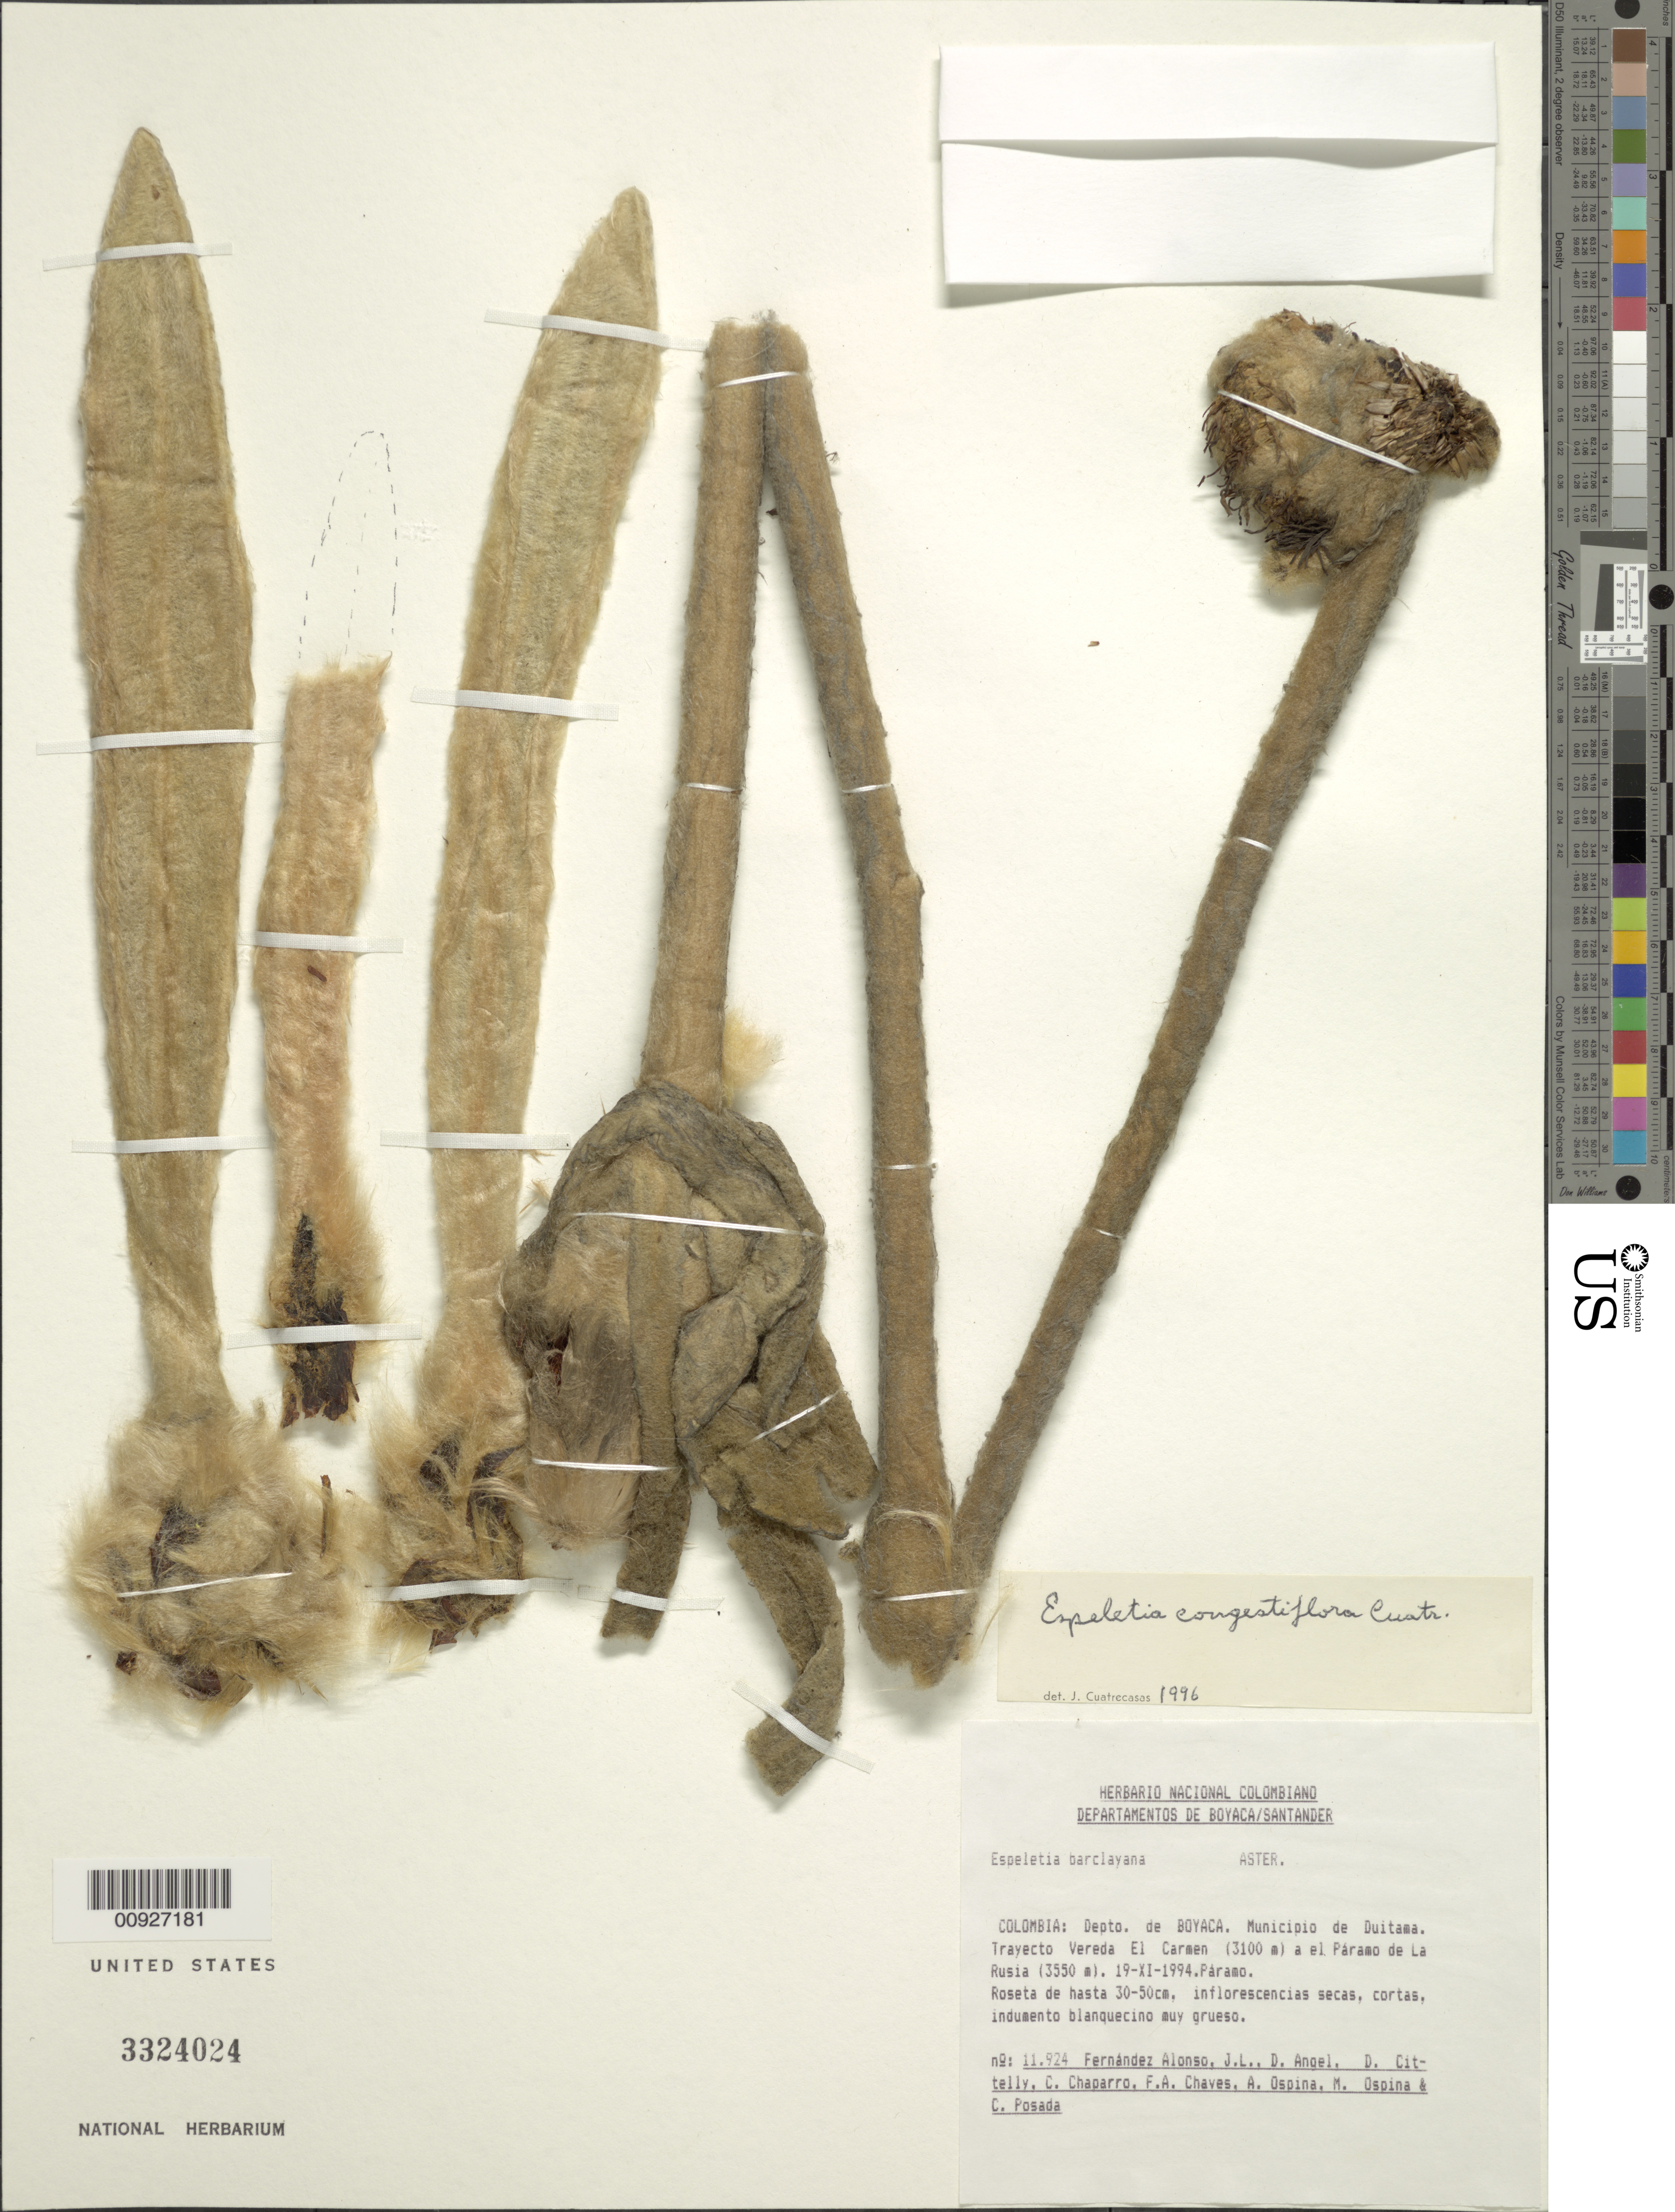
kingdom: Plantae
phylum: Tracheophyta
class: Magnoliopsida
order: Asterales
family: Asteraceae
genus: Espeletia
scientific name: Espeletia congestiflora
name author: Cuatrec.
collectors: J. L. Fernández-Alonso, D. Angel, D. Cittelly, F. A. Chaparro, F. Chaves, M. Ospina & C. Posada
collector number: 11924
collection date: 1994-11-19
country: Colombia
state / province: Boyacá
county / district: M. de Duitama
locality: Trayecto Vereda El Carmen (3100 m) a el Páramo de la Rusia (3550) m.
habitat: Páramo.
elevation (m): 3100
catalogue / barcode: US 3324024